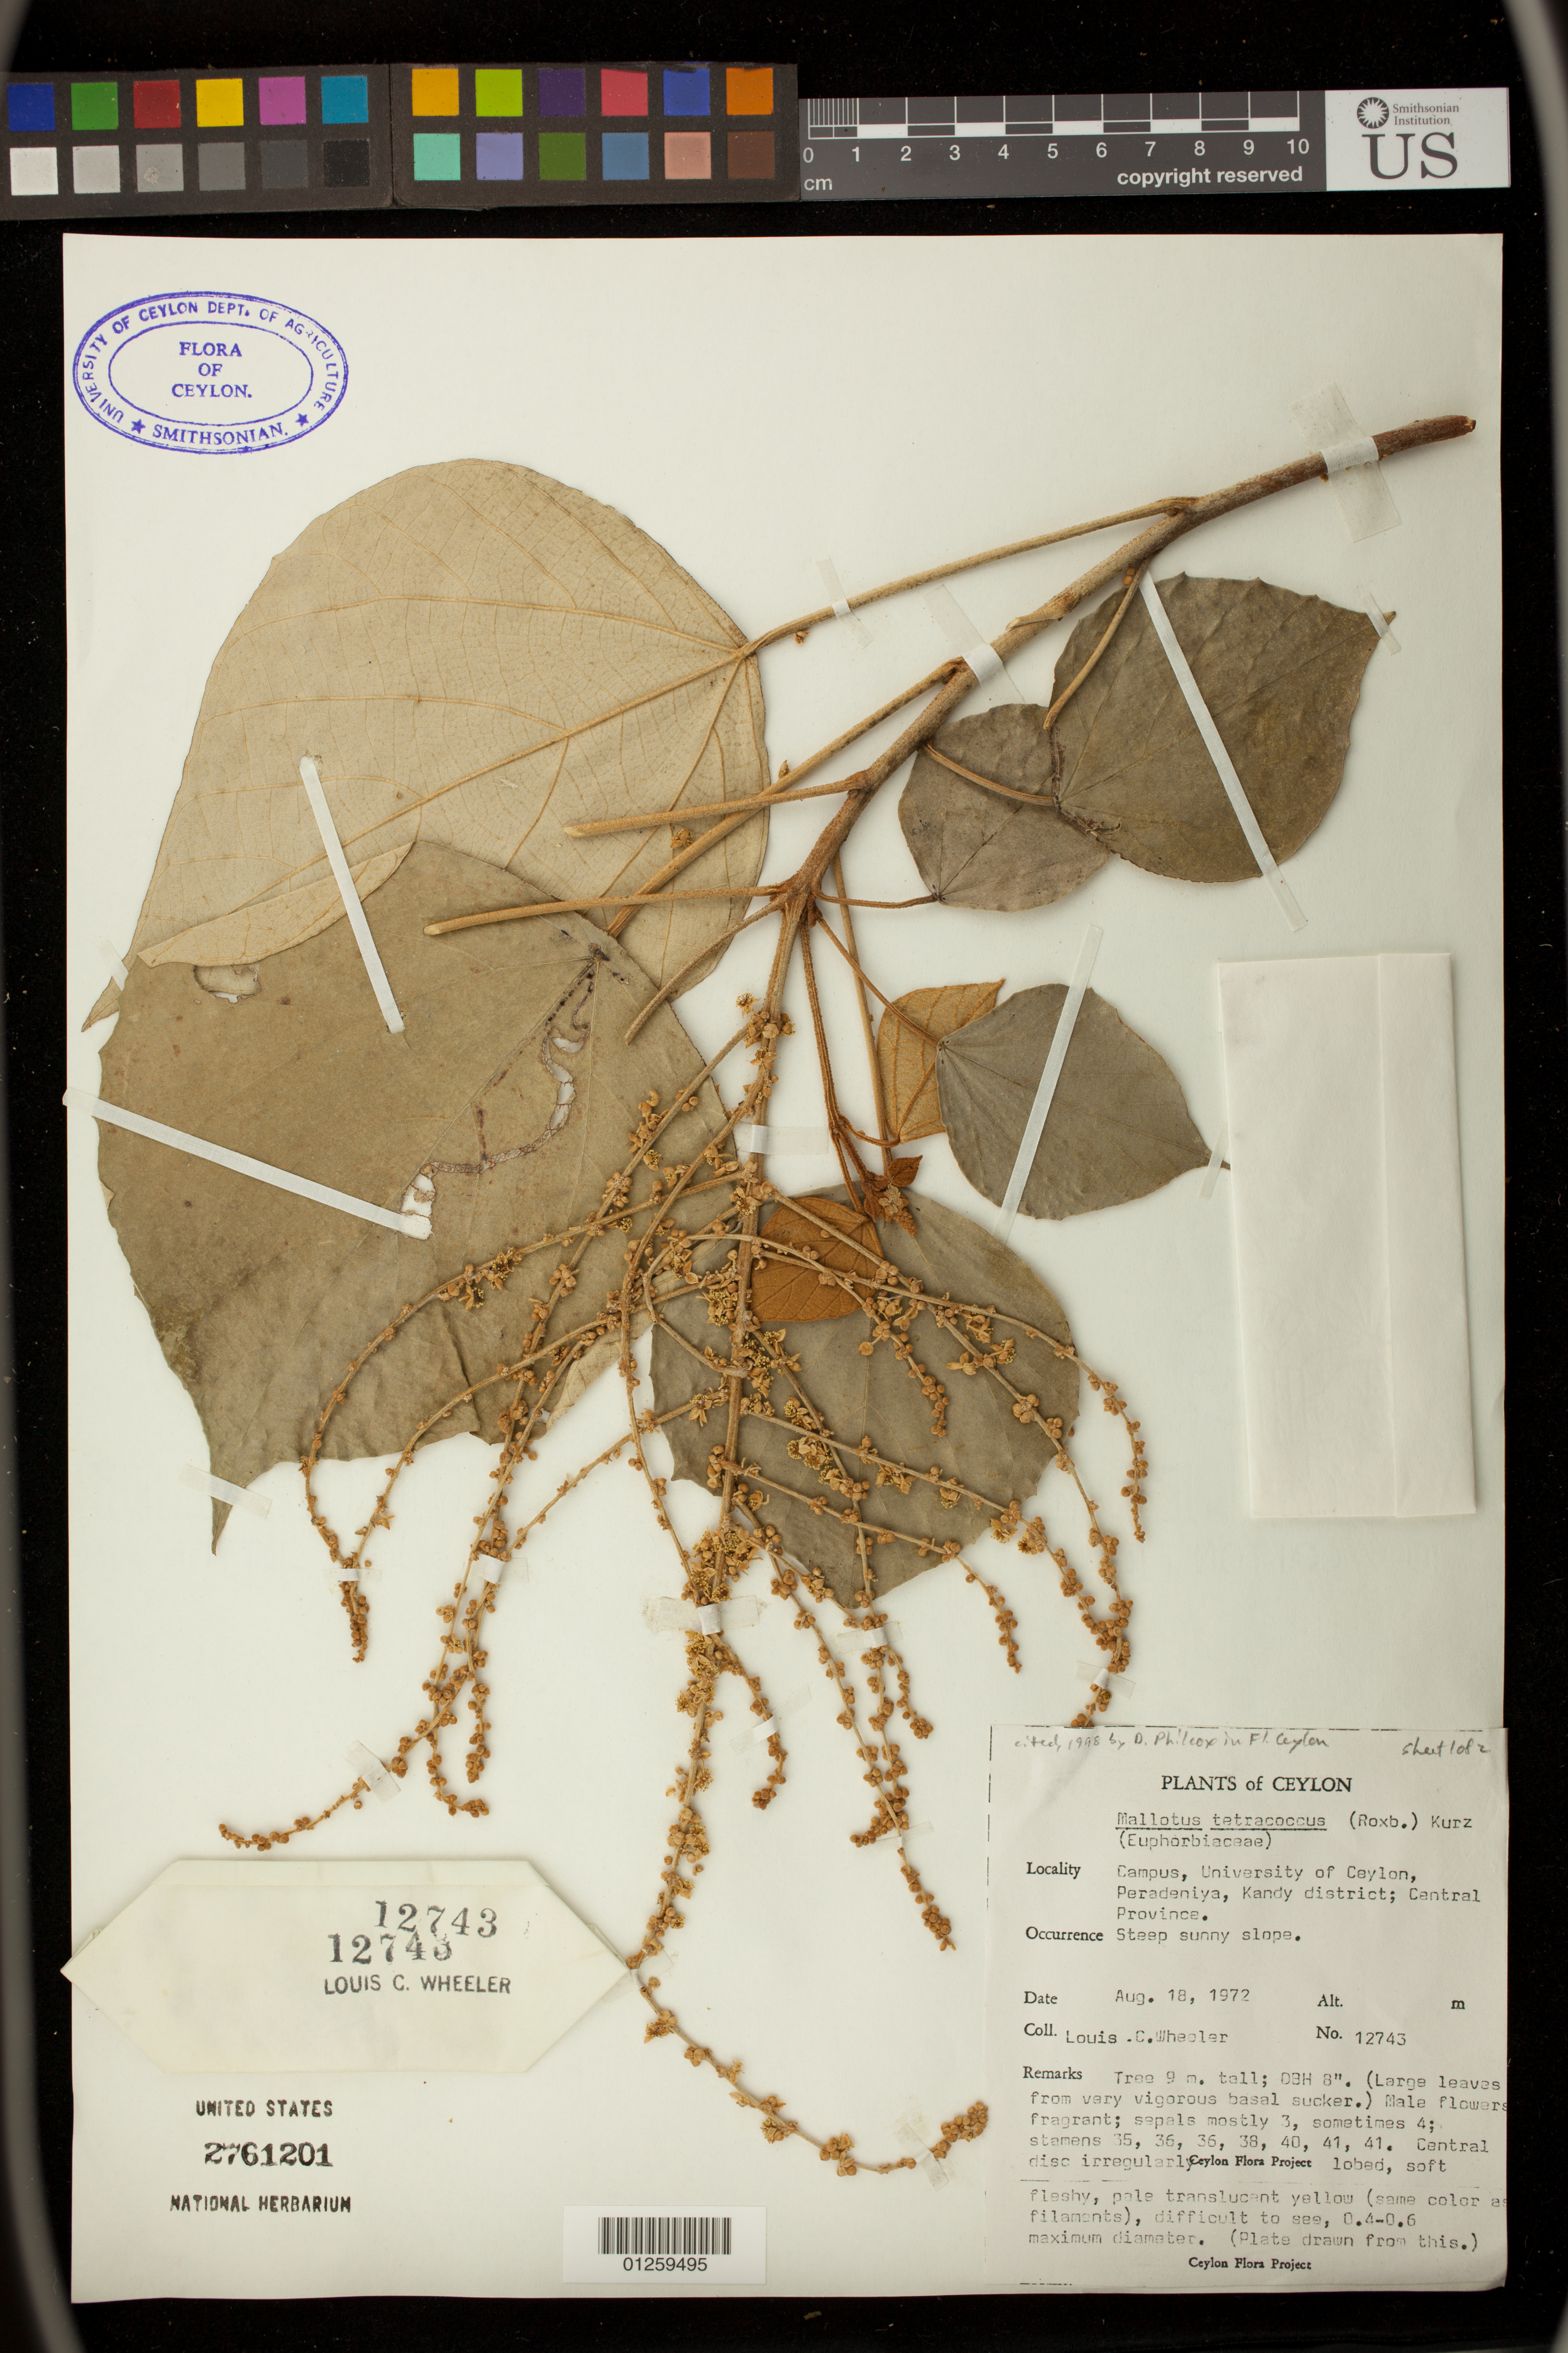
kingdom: Plantae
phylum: Tracheophyta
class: Magnoliopsida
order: Malpighiales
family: Euphorbiaceae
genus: Mallotus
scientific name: Mallotus tetracoccus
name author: (Roxb.) Kurz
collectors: L. C. Wheeler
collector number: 12743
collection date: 1972-08-18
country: Sri Lanka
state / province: Central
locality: Campus, University of Ceylon, Peradeniya, Kandy District. Steep sunny slope.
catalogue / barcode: US 2761201